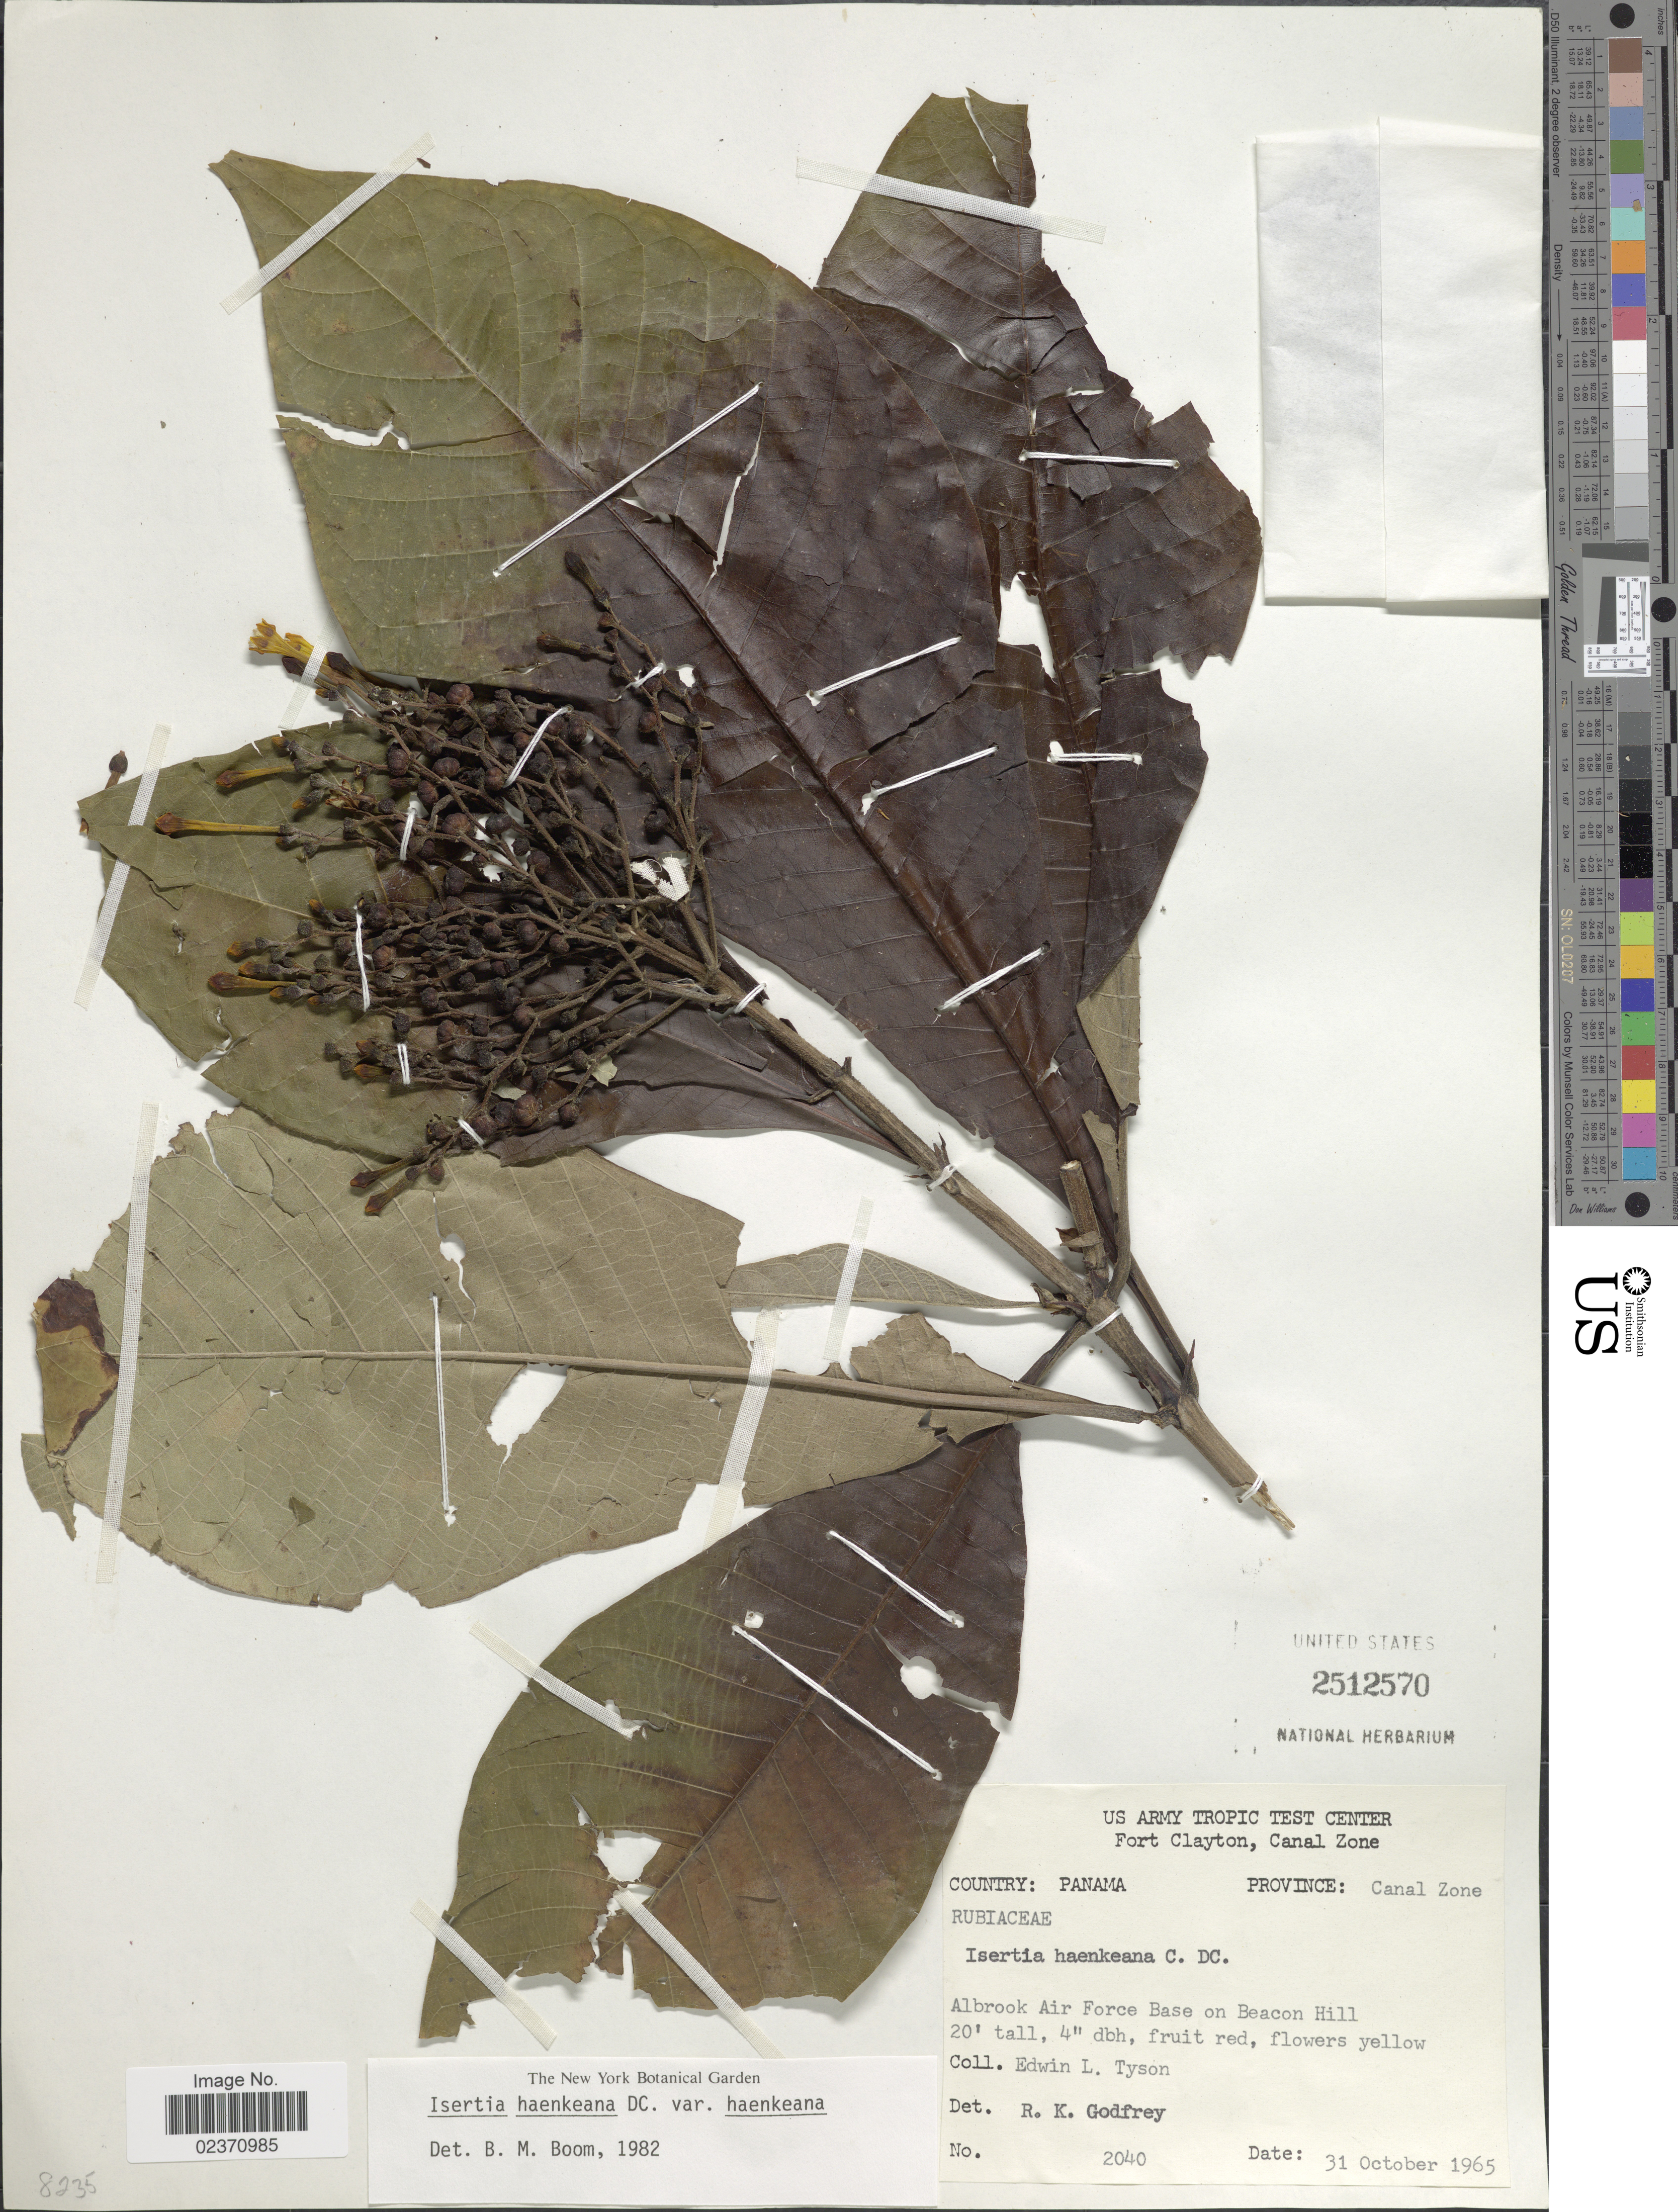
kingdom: Plantae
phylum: Tracheophyta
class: Magnoliopsida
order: Gentianales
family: Rubiaceae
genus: Isertia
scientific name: Isertia haenkeana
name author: DC.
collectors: E. L. Tyson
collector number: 2040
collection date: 1965-10-31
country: Panama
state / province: Colón / Panamá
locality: Province: Canal Zone. Albrook Air Force Base on Beaon Hill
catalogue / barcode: US 2512570